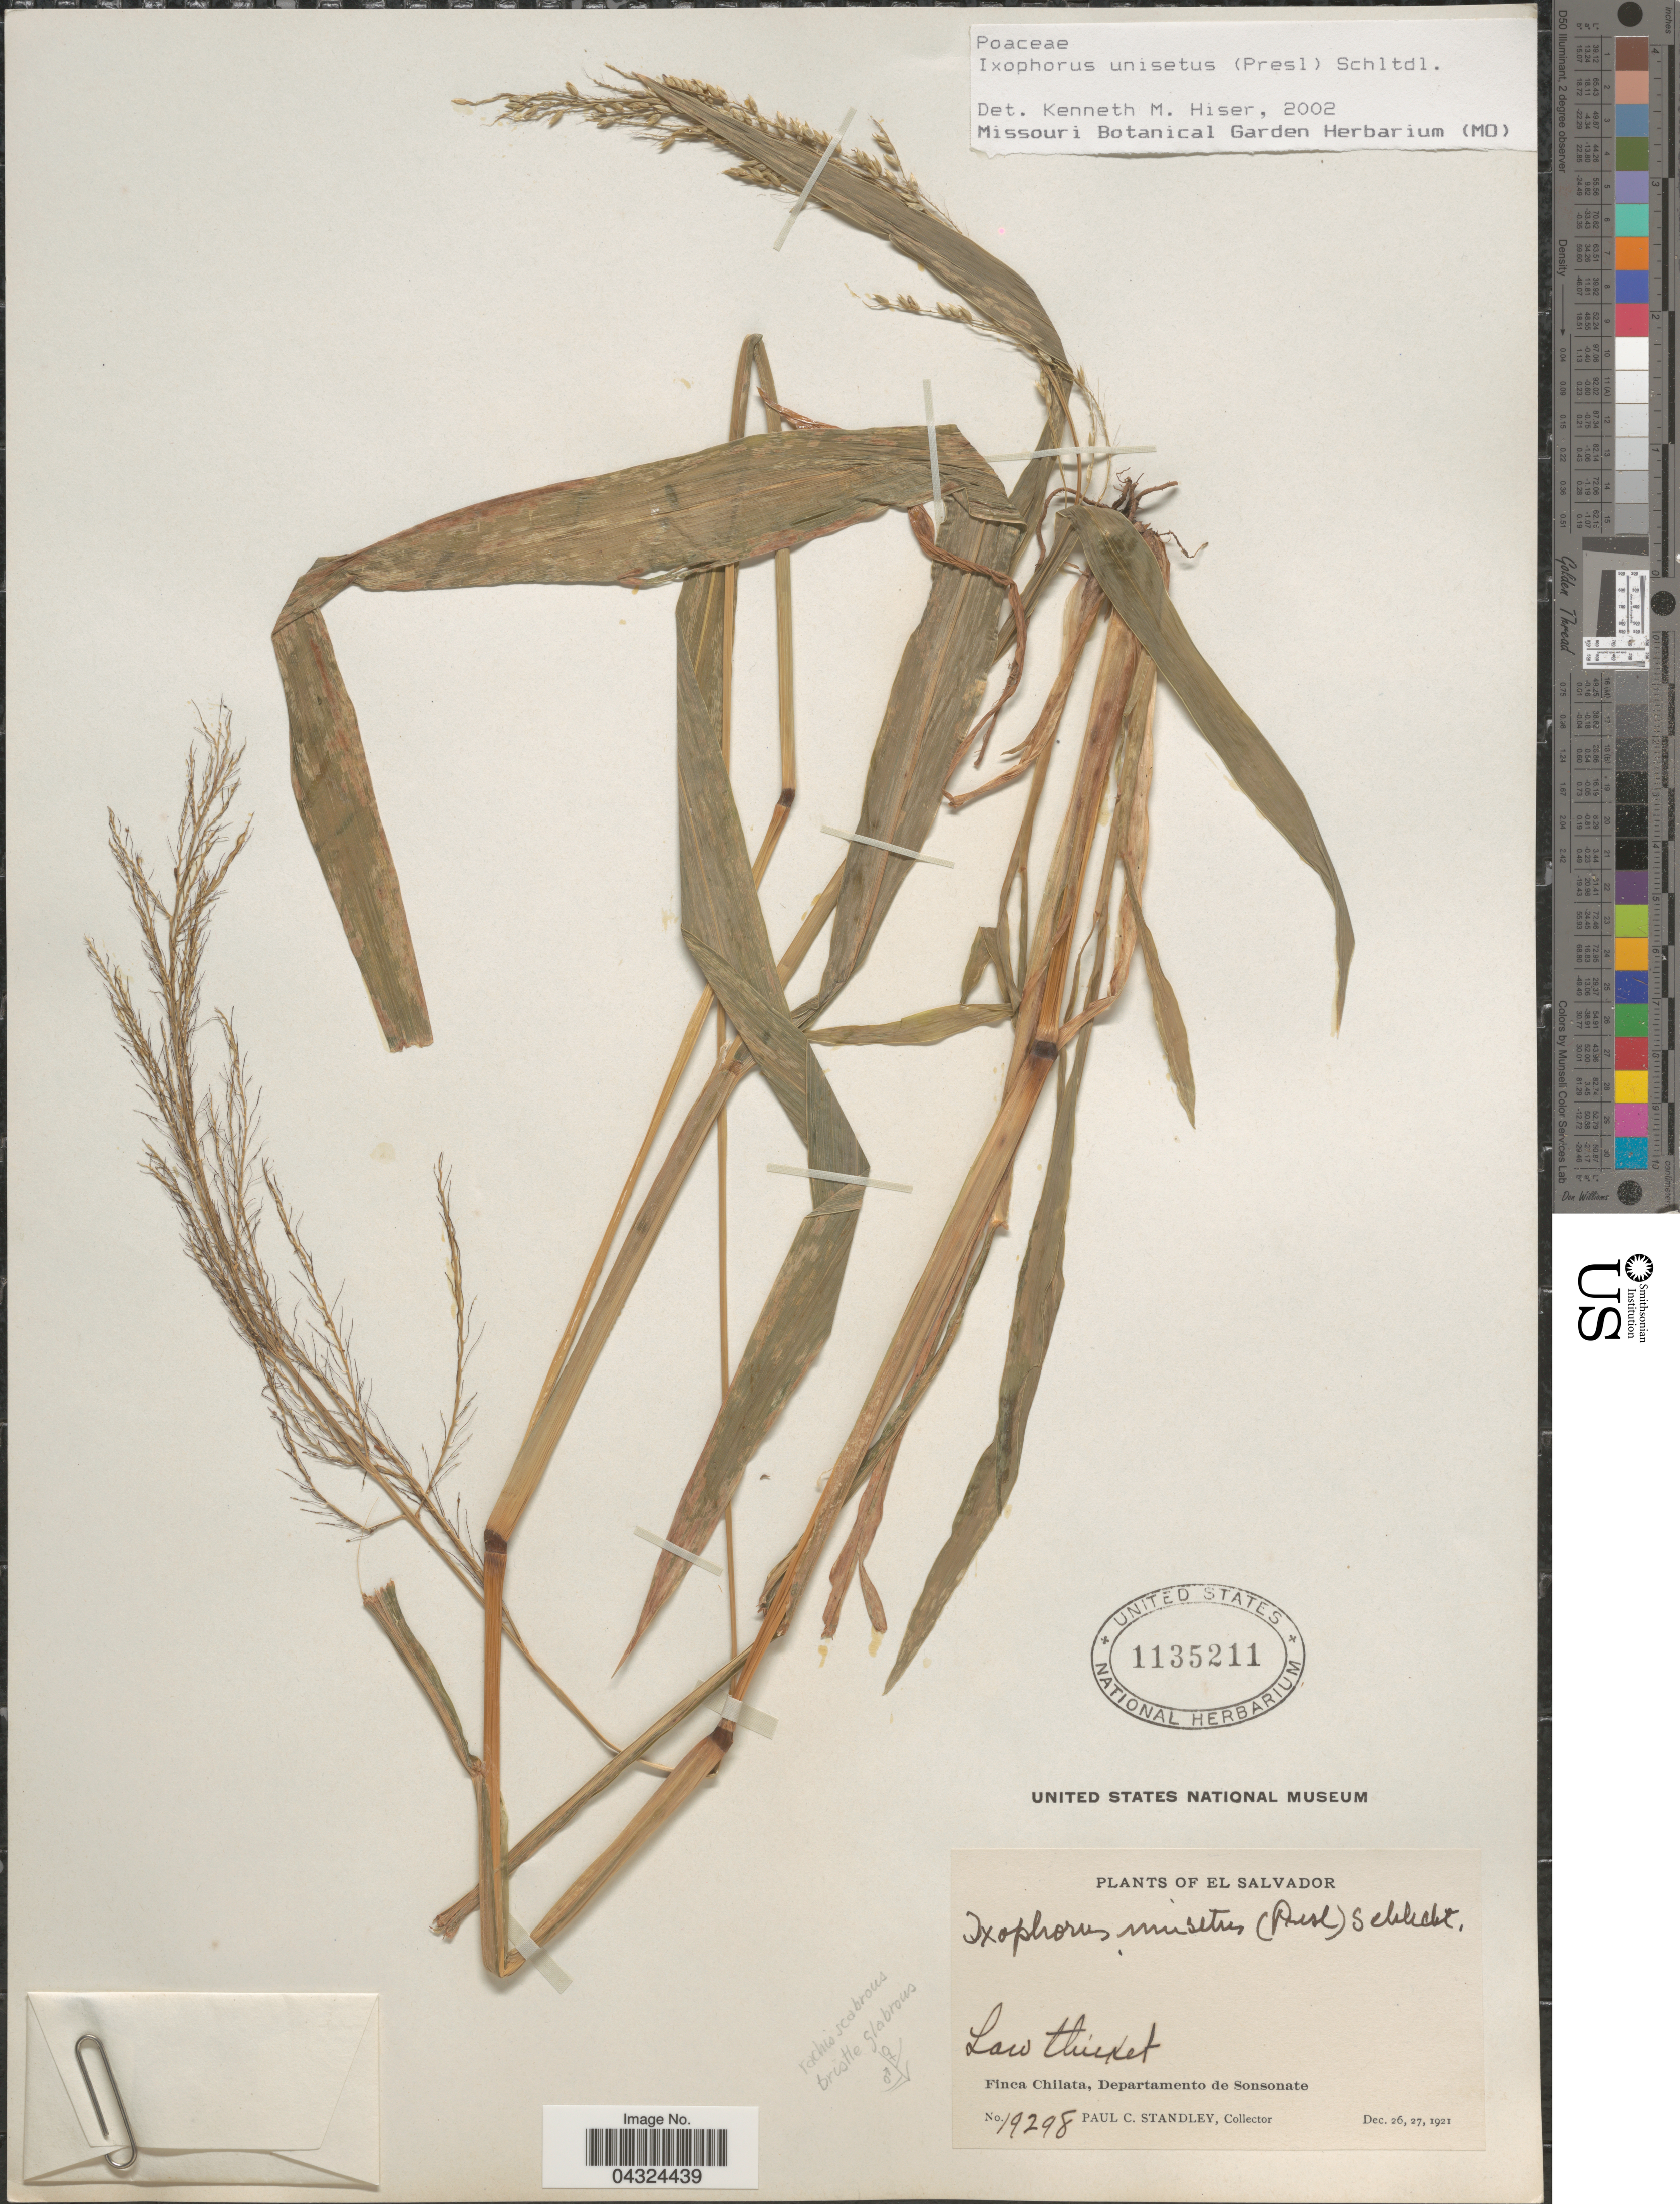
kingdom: Plantae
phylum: Tracheophyta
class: Liliopsida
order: Poales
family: Poaceae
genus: Ixophorus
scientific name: Ixophorus unisetus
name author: (J. Presl) Schltdl.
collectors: P. C. Standley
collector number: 19298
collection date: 1921-12-26/1921-12-27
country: El Salvador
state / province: Sonsonate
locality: Finca Chilata, Departamento de Sonsonate.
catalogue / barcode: US 1135211